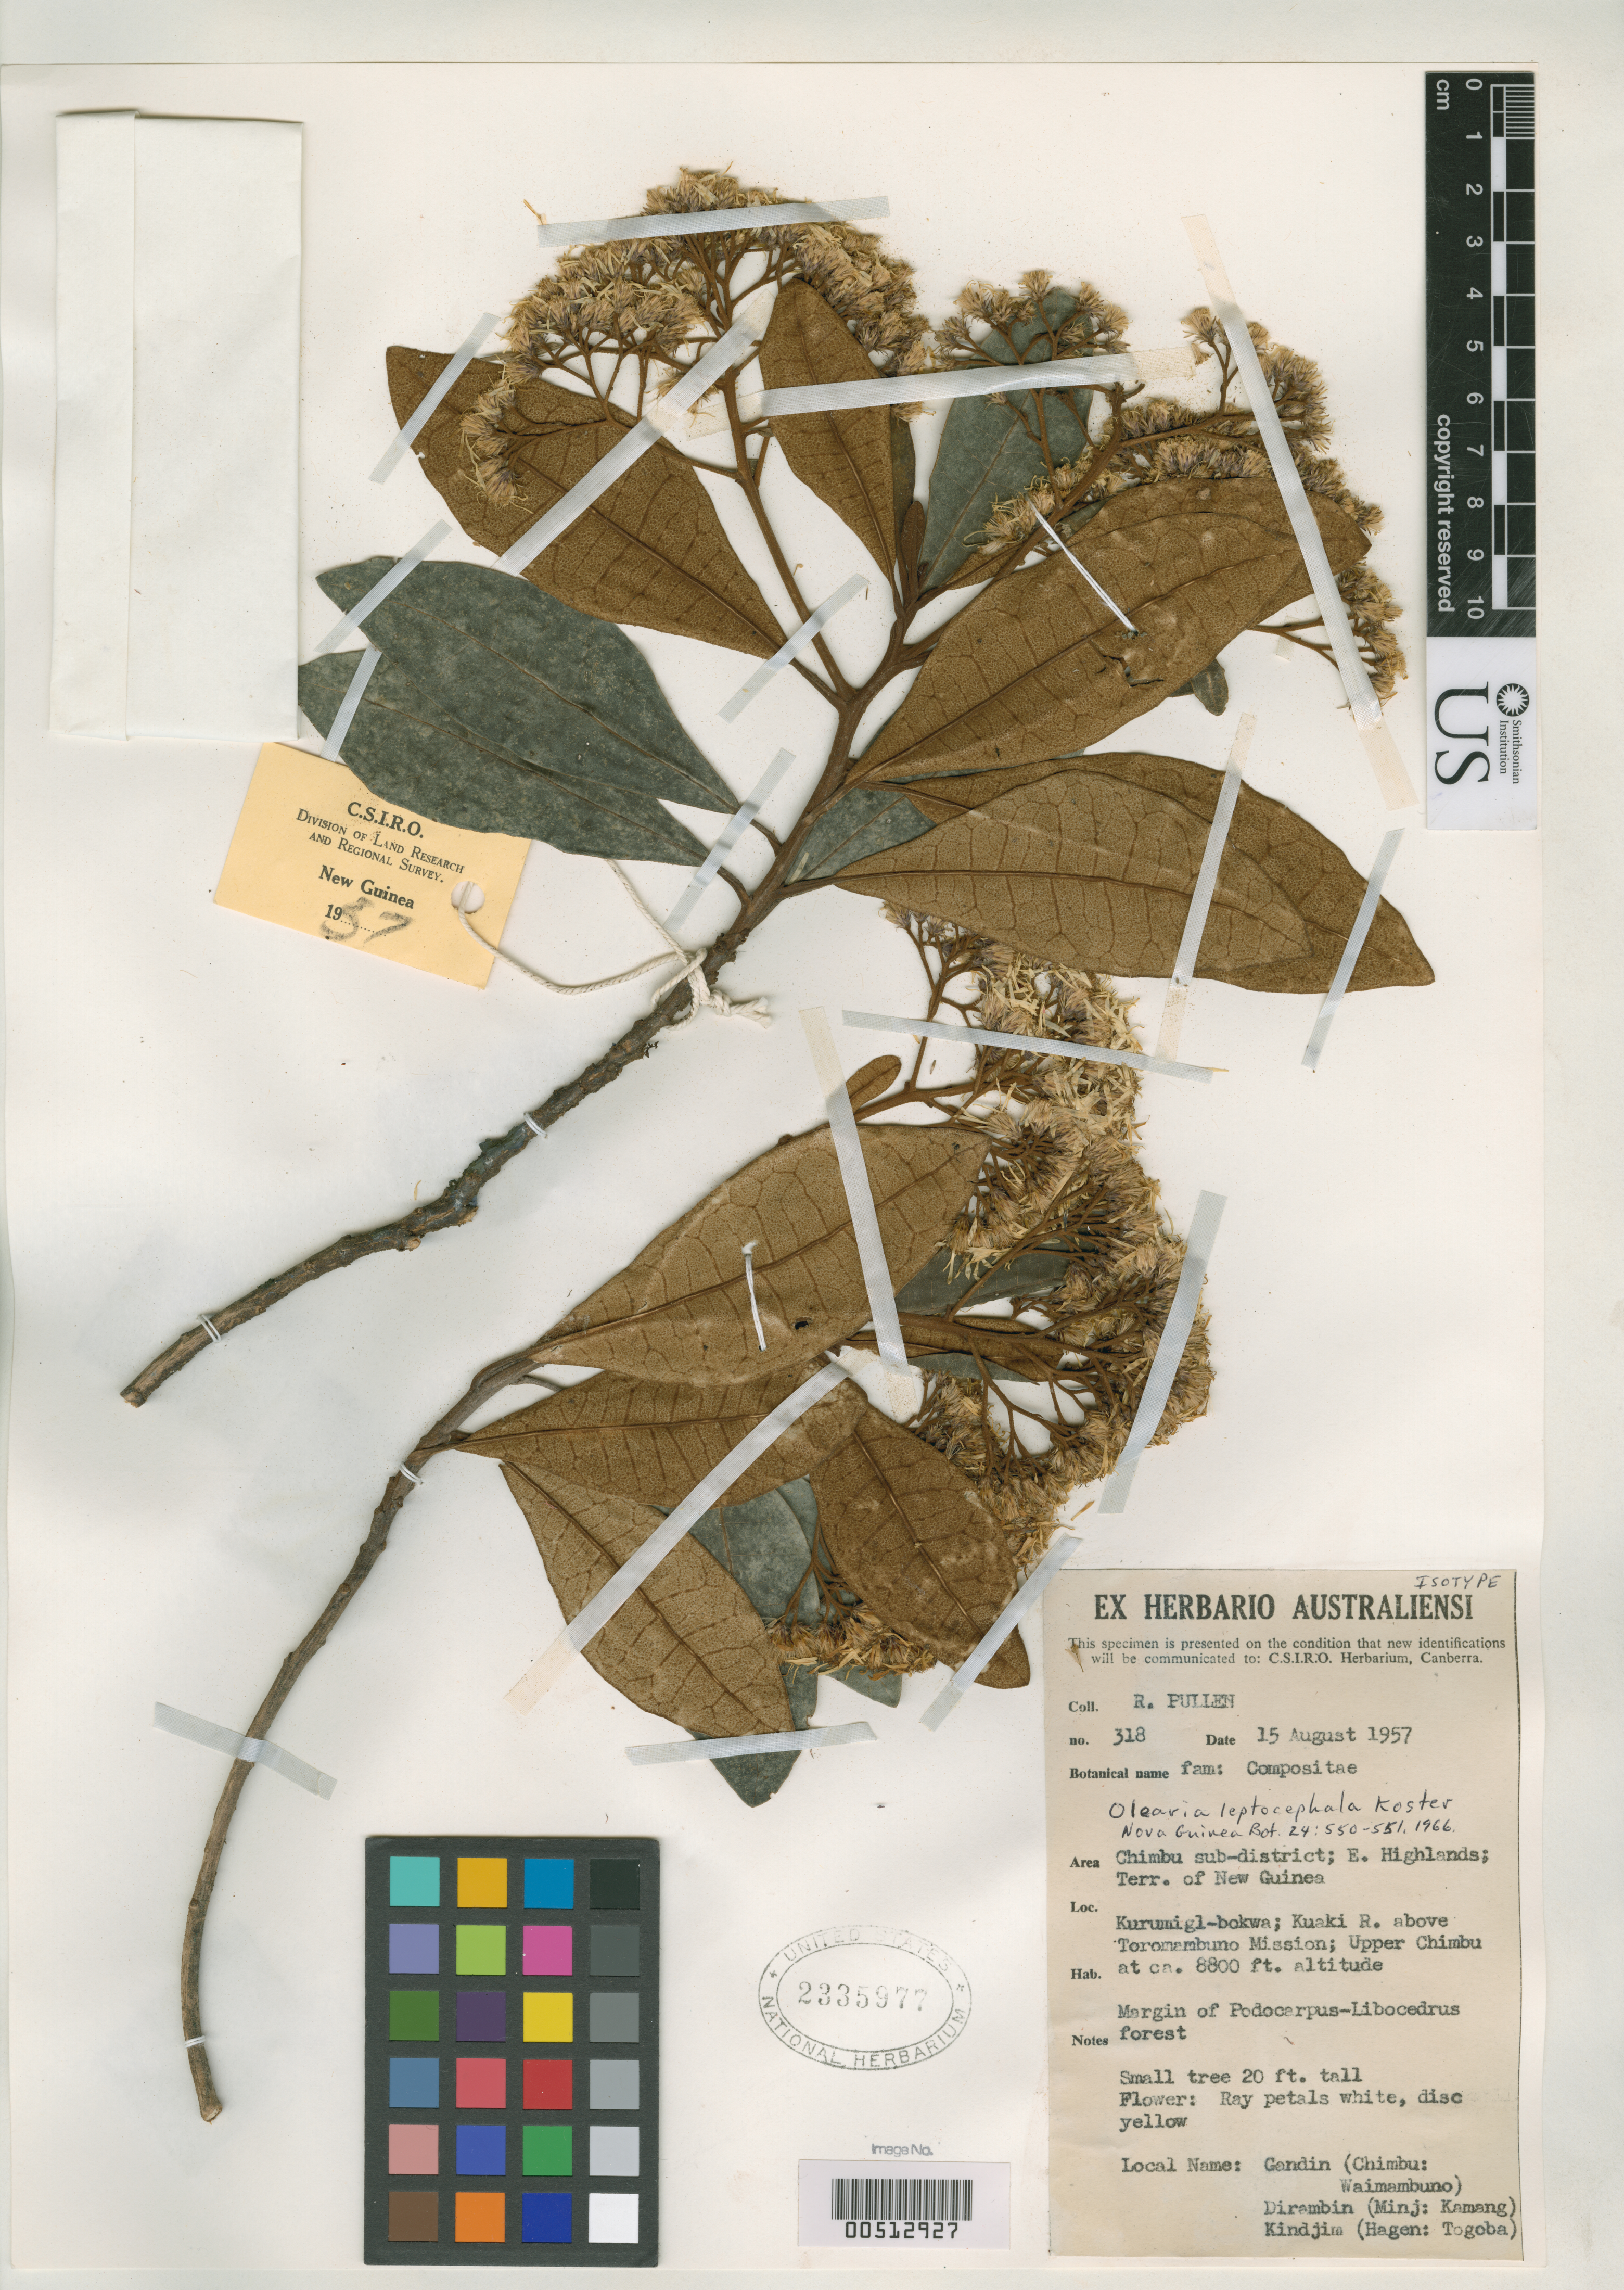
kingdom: Plantae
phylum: Tracheophyta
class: Magnoliopsida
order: Asterales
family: Asteraceae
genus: Olearia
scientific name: Olearia leptocephala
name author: J. Kost.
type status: Isotype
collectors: R. Pullen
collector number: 318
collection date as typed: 15 Aug 1957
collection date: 1957-08-15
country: Papua New Guinea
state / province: Eastern Highlands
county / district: Chimbu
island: New Guinea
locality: Kurumigl-Boki River above Toromanbuno.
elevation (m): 2682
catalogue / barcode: US 2335977